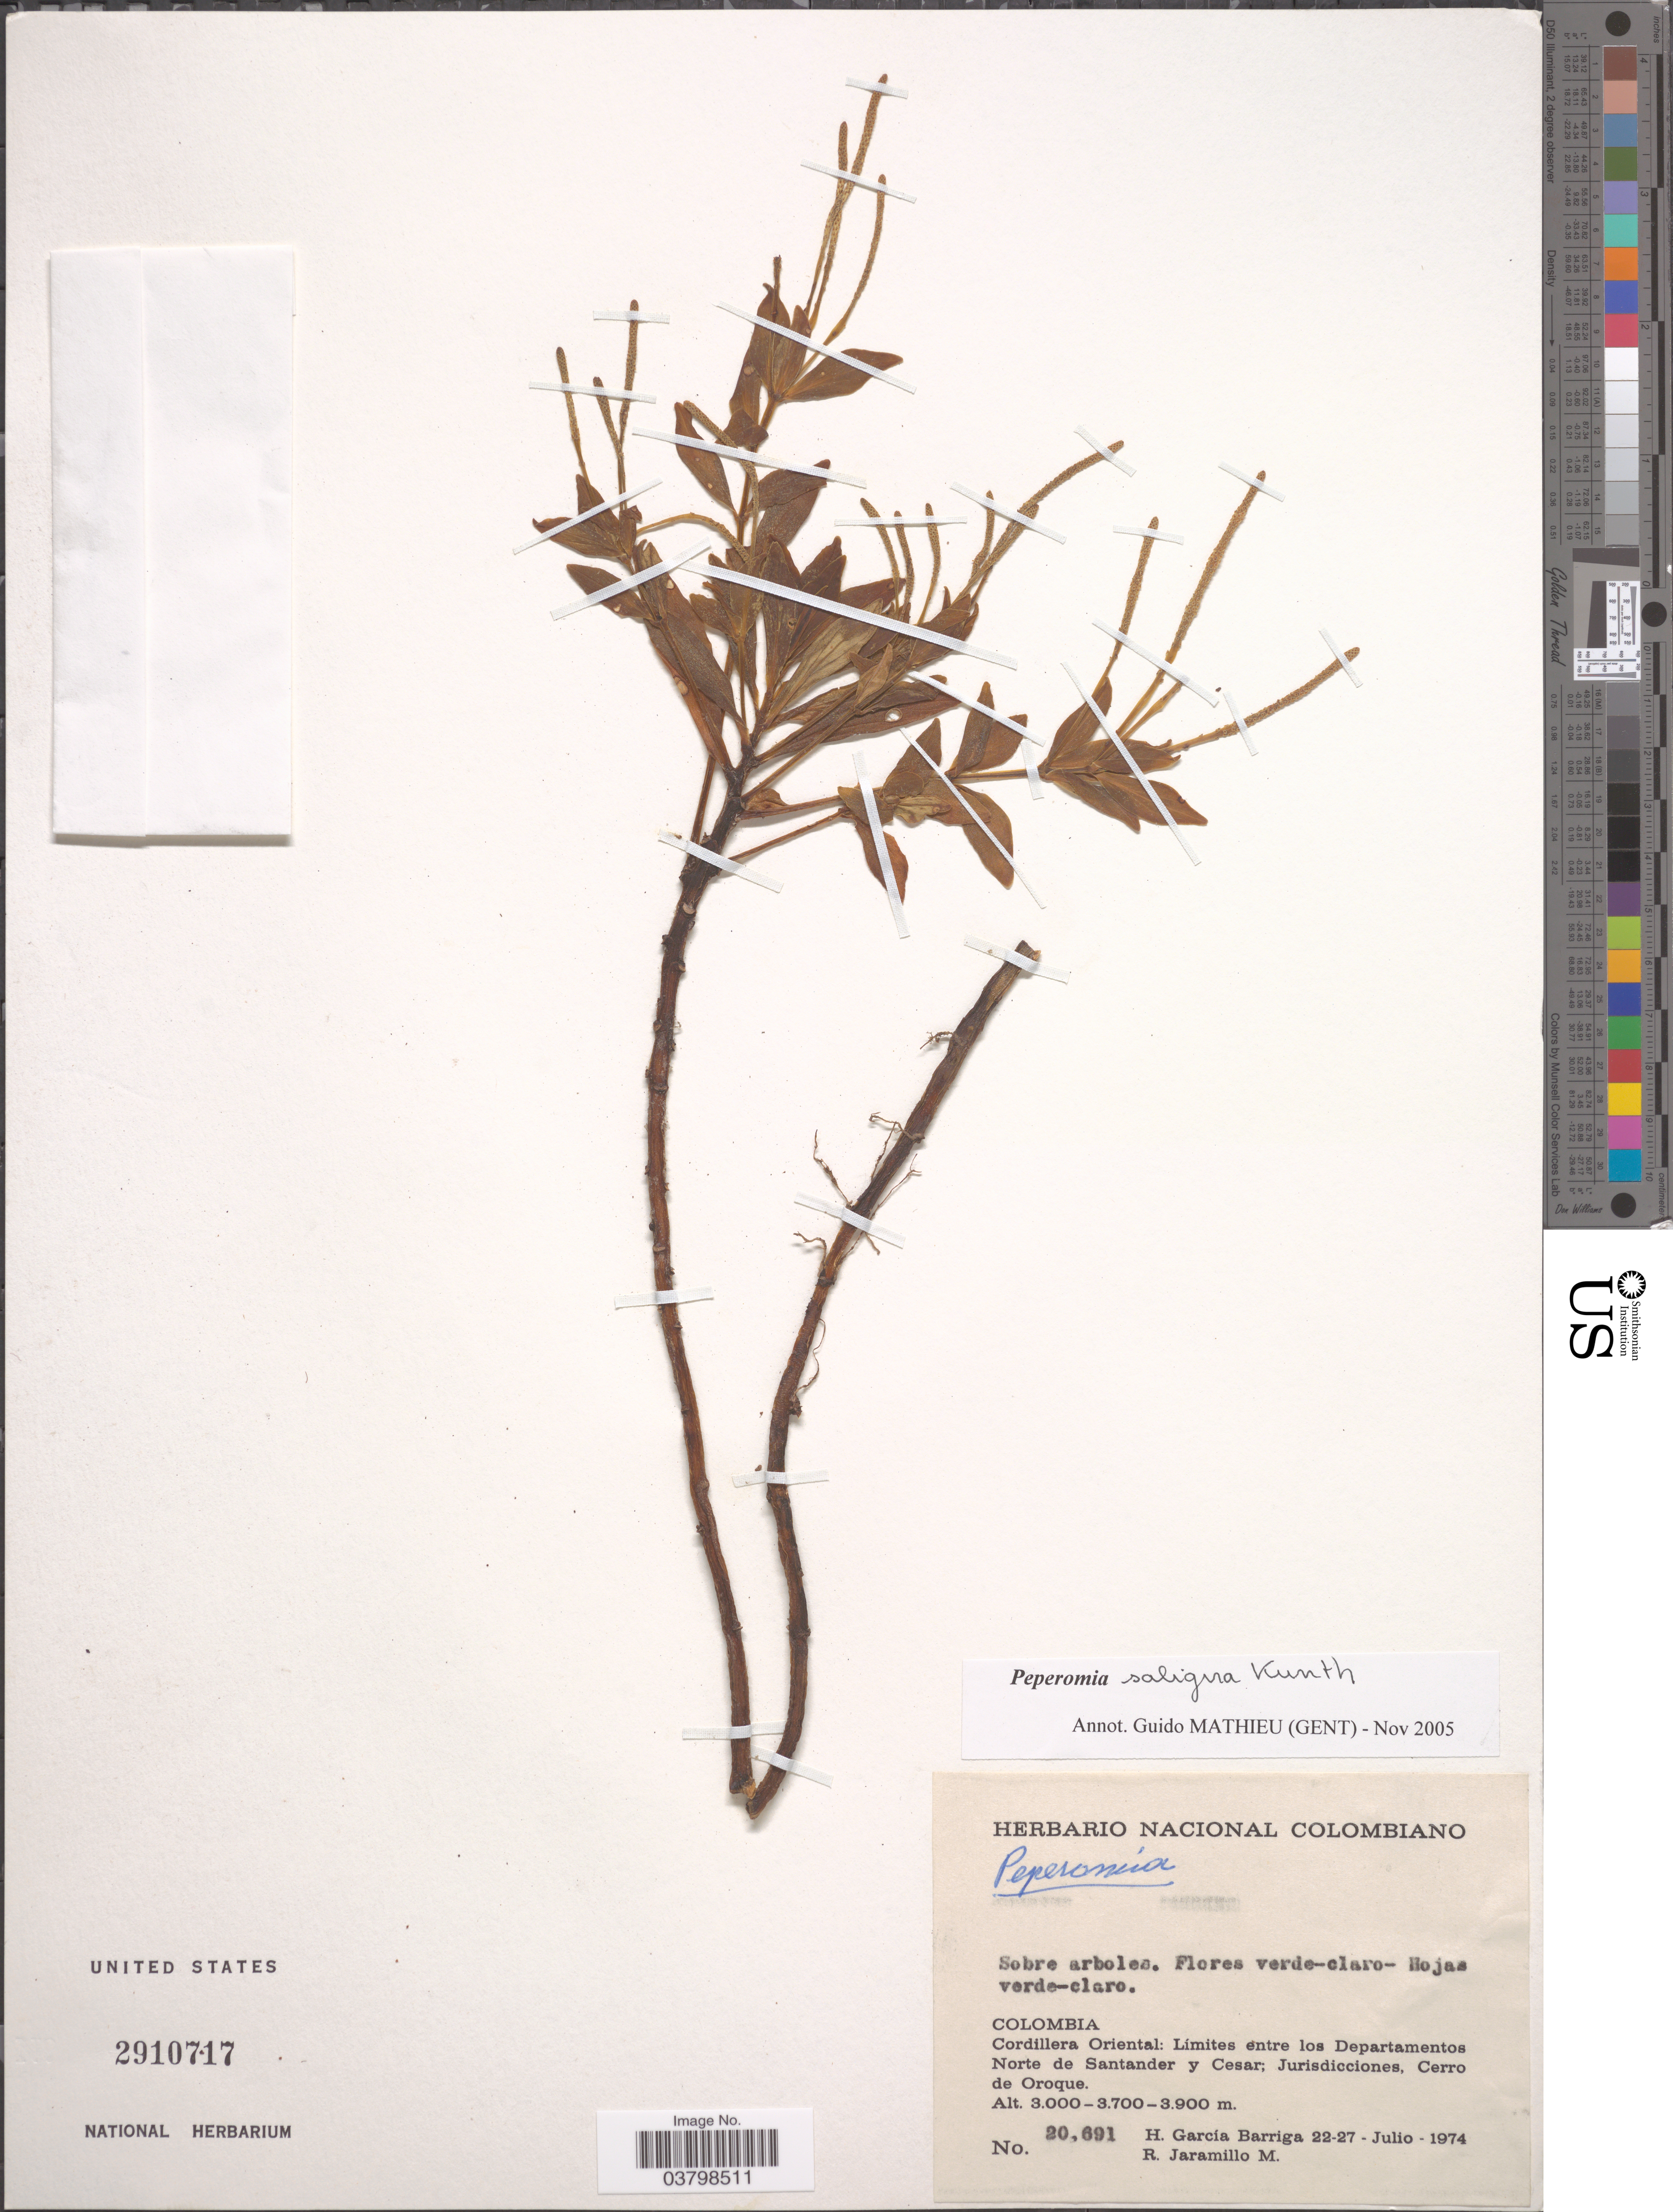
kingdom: Plantae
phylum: Tracheophyta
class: Magnoliopsida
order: Piperales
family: Piperaceae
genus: Peperomia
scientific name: Peperomia saligna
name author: Kunth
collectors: H. García Barriga & R. Jaramillo M.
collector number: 20691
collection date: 1974-07-22/1974-07-27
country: Colombia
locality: Cordillera Oriental: Límites entre los Departamentos Norte de Santander y Cesar; Jurisdicciones, Cerro de Oroque.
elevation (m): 3000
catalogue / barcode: US 2910717